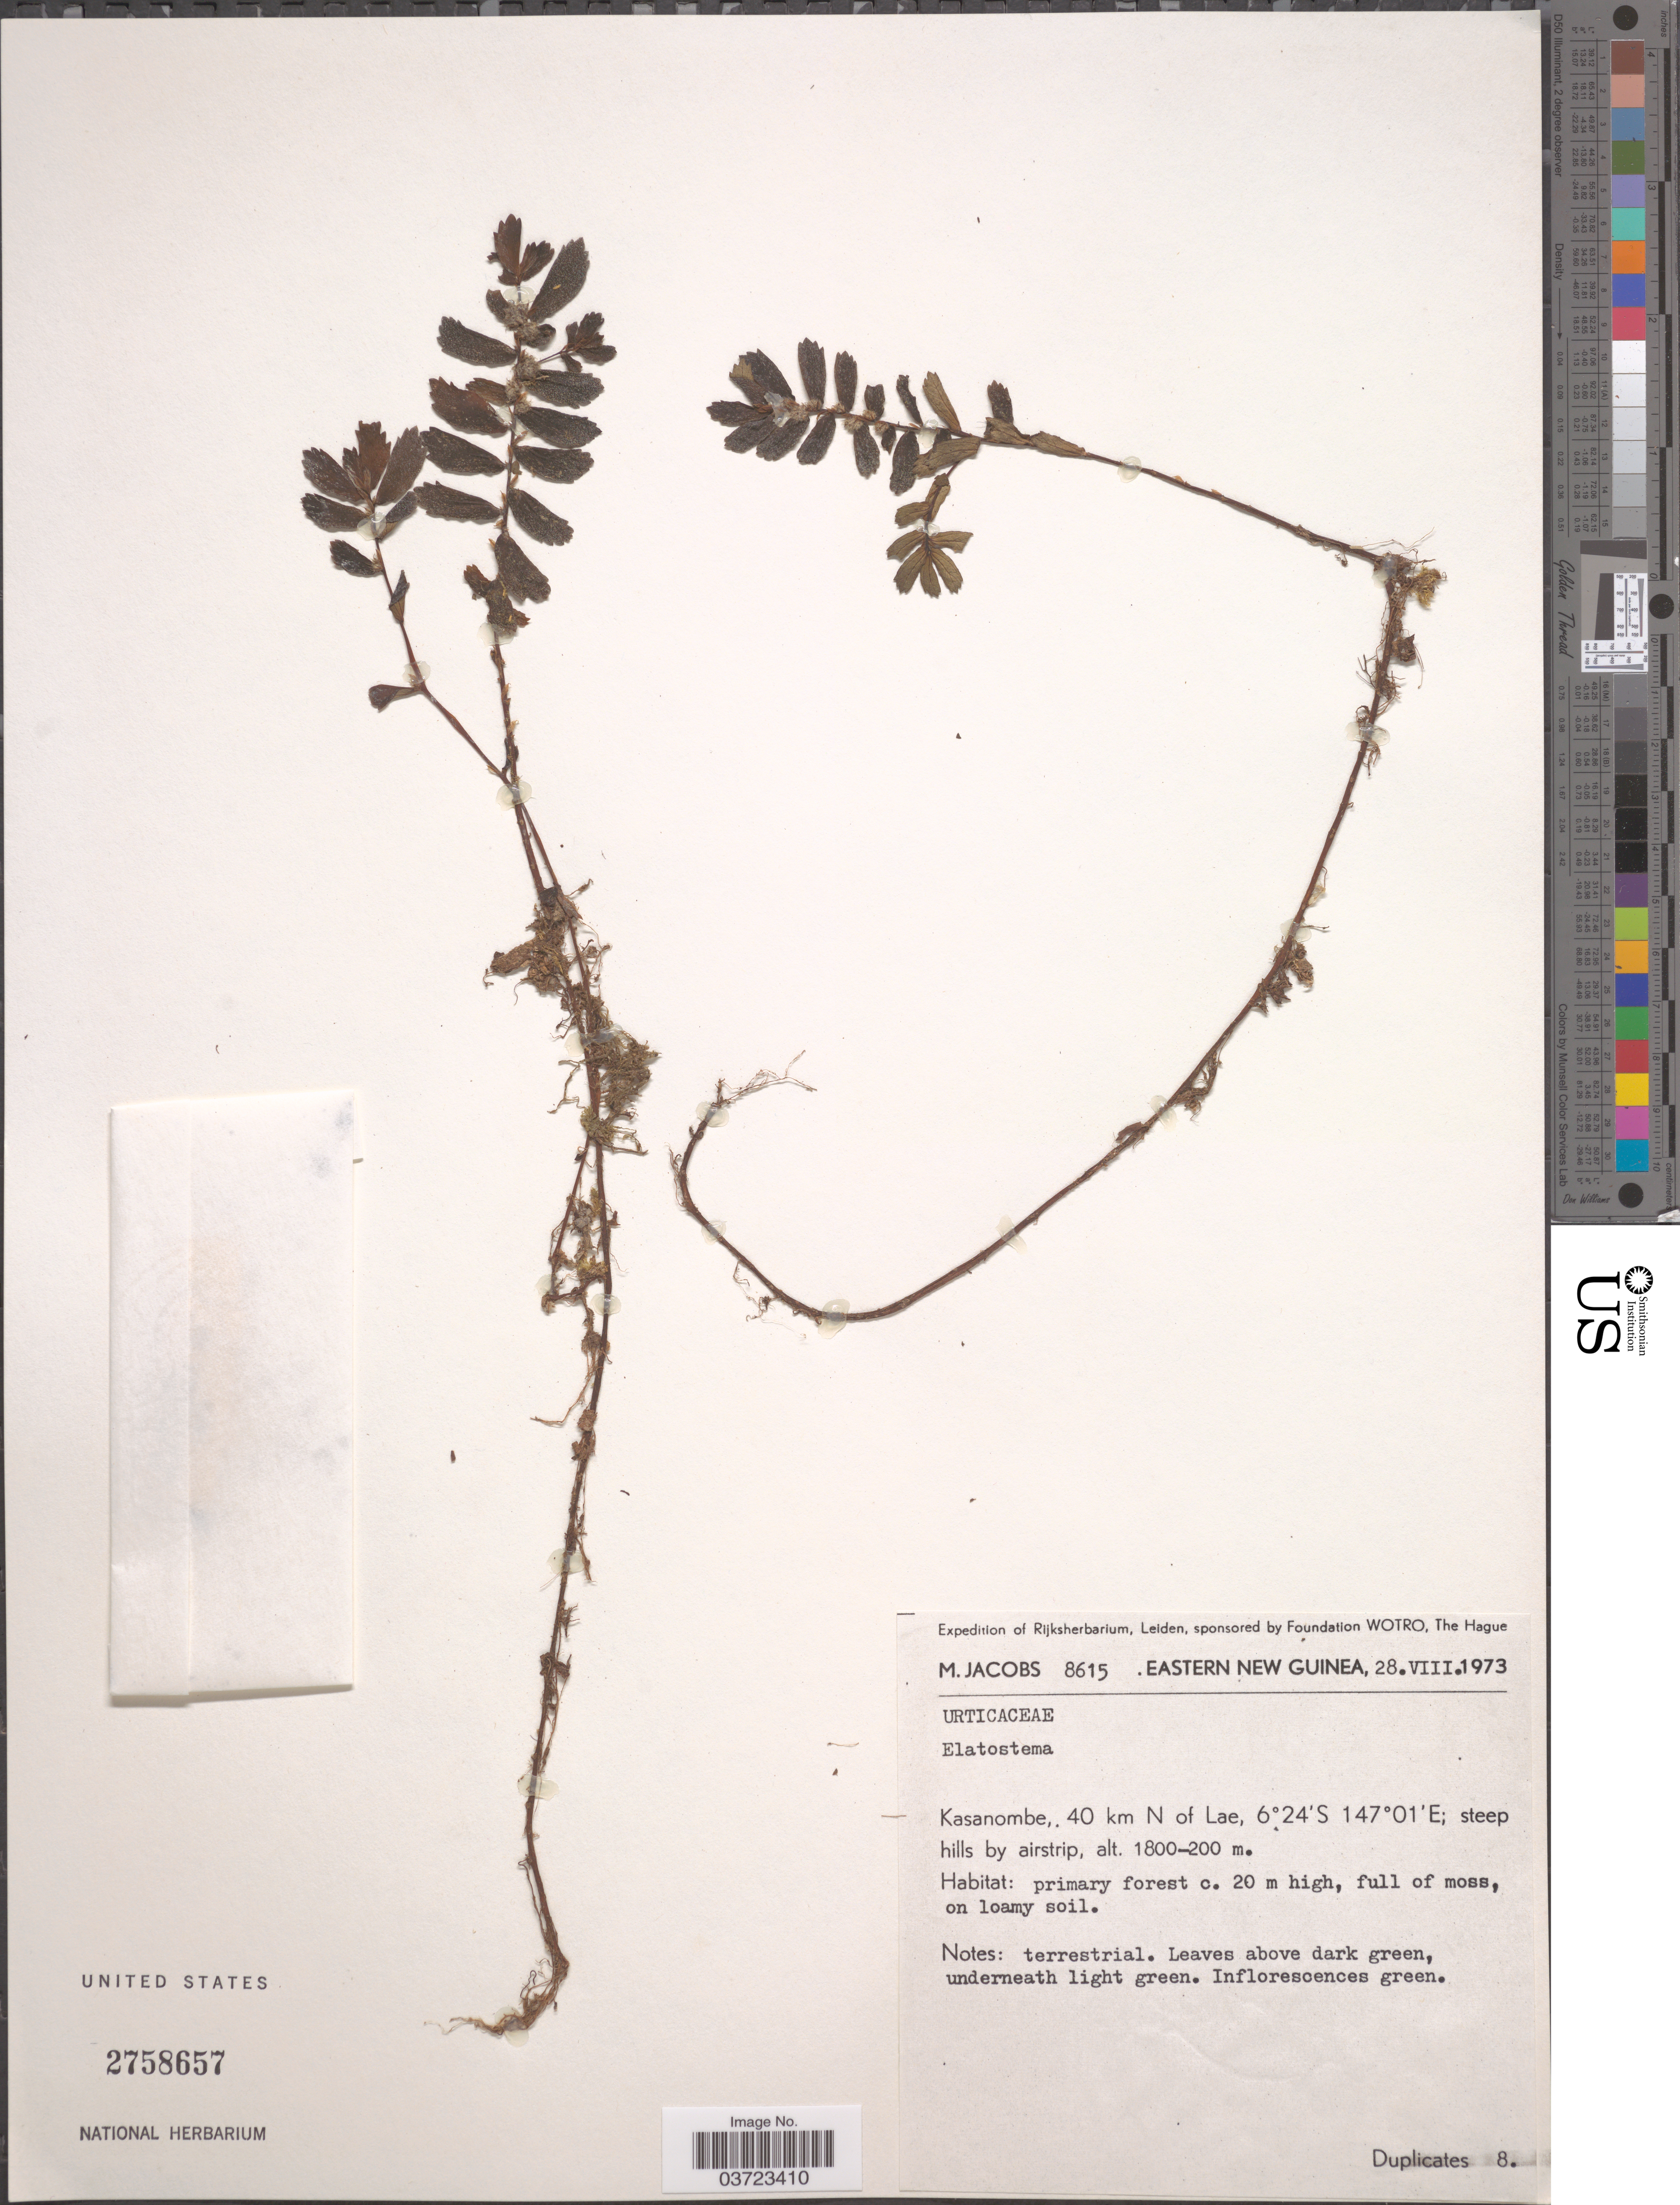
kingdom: Plantae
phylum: Tracheophyta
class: Magnoliopsida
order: Rosales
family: Urticaceae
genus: Elatostema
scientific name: Elatostema sp.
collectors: M. Jacobs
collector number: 8615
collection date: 1973-08-28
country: Papua New Guinea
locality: Eastern New Guinea. Kasanombe,. 40 km N of Lae.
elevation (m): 200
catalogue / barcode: US 2758657